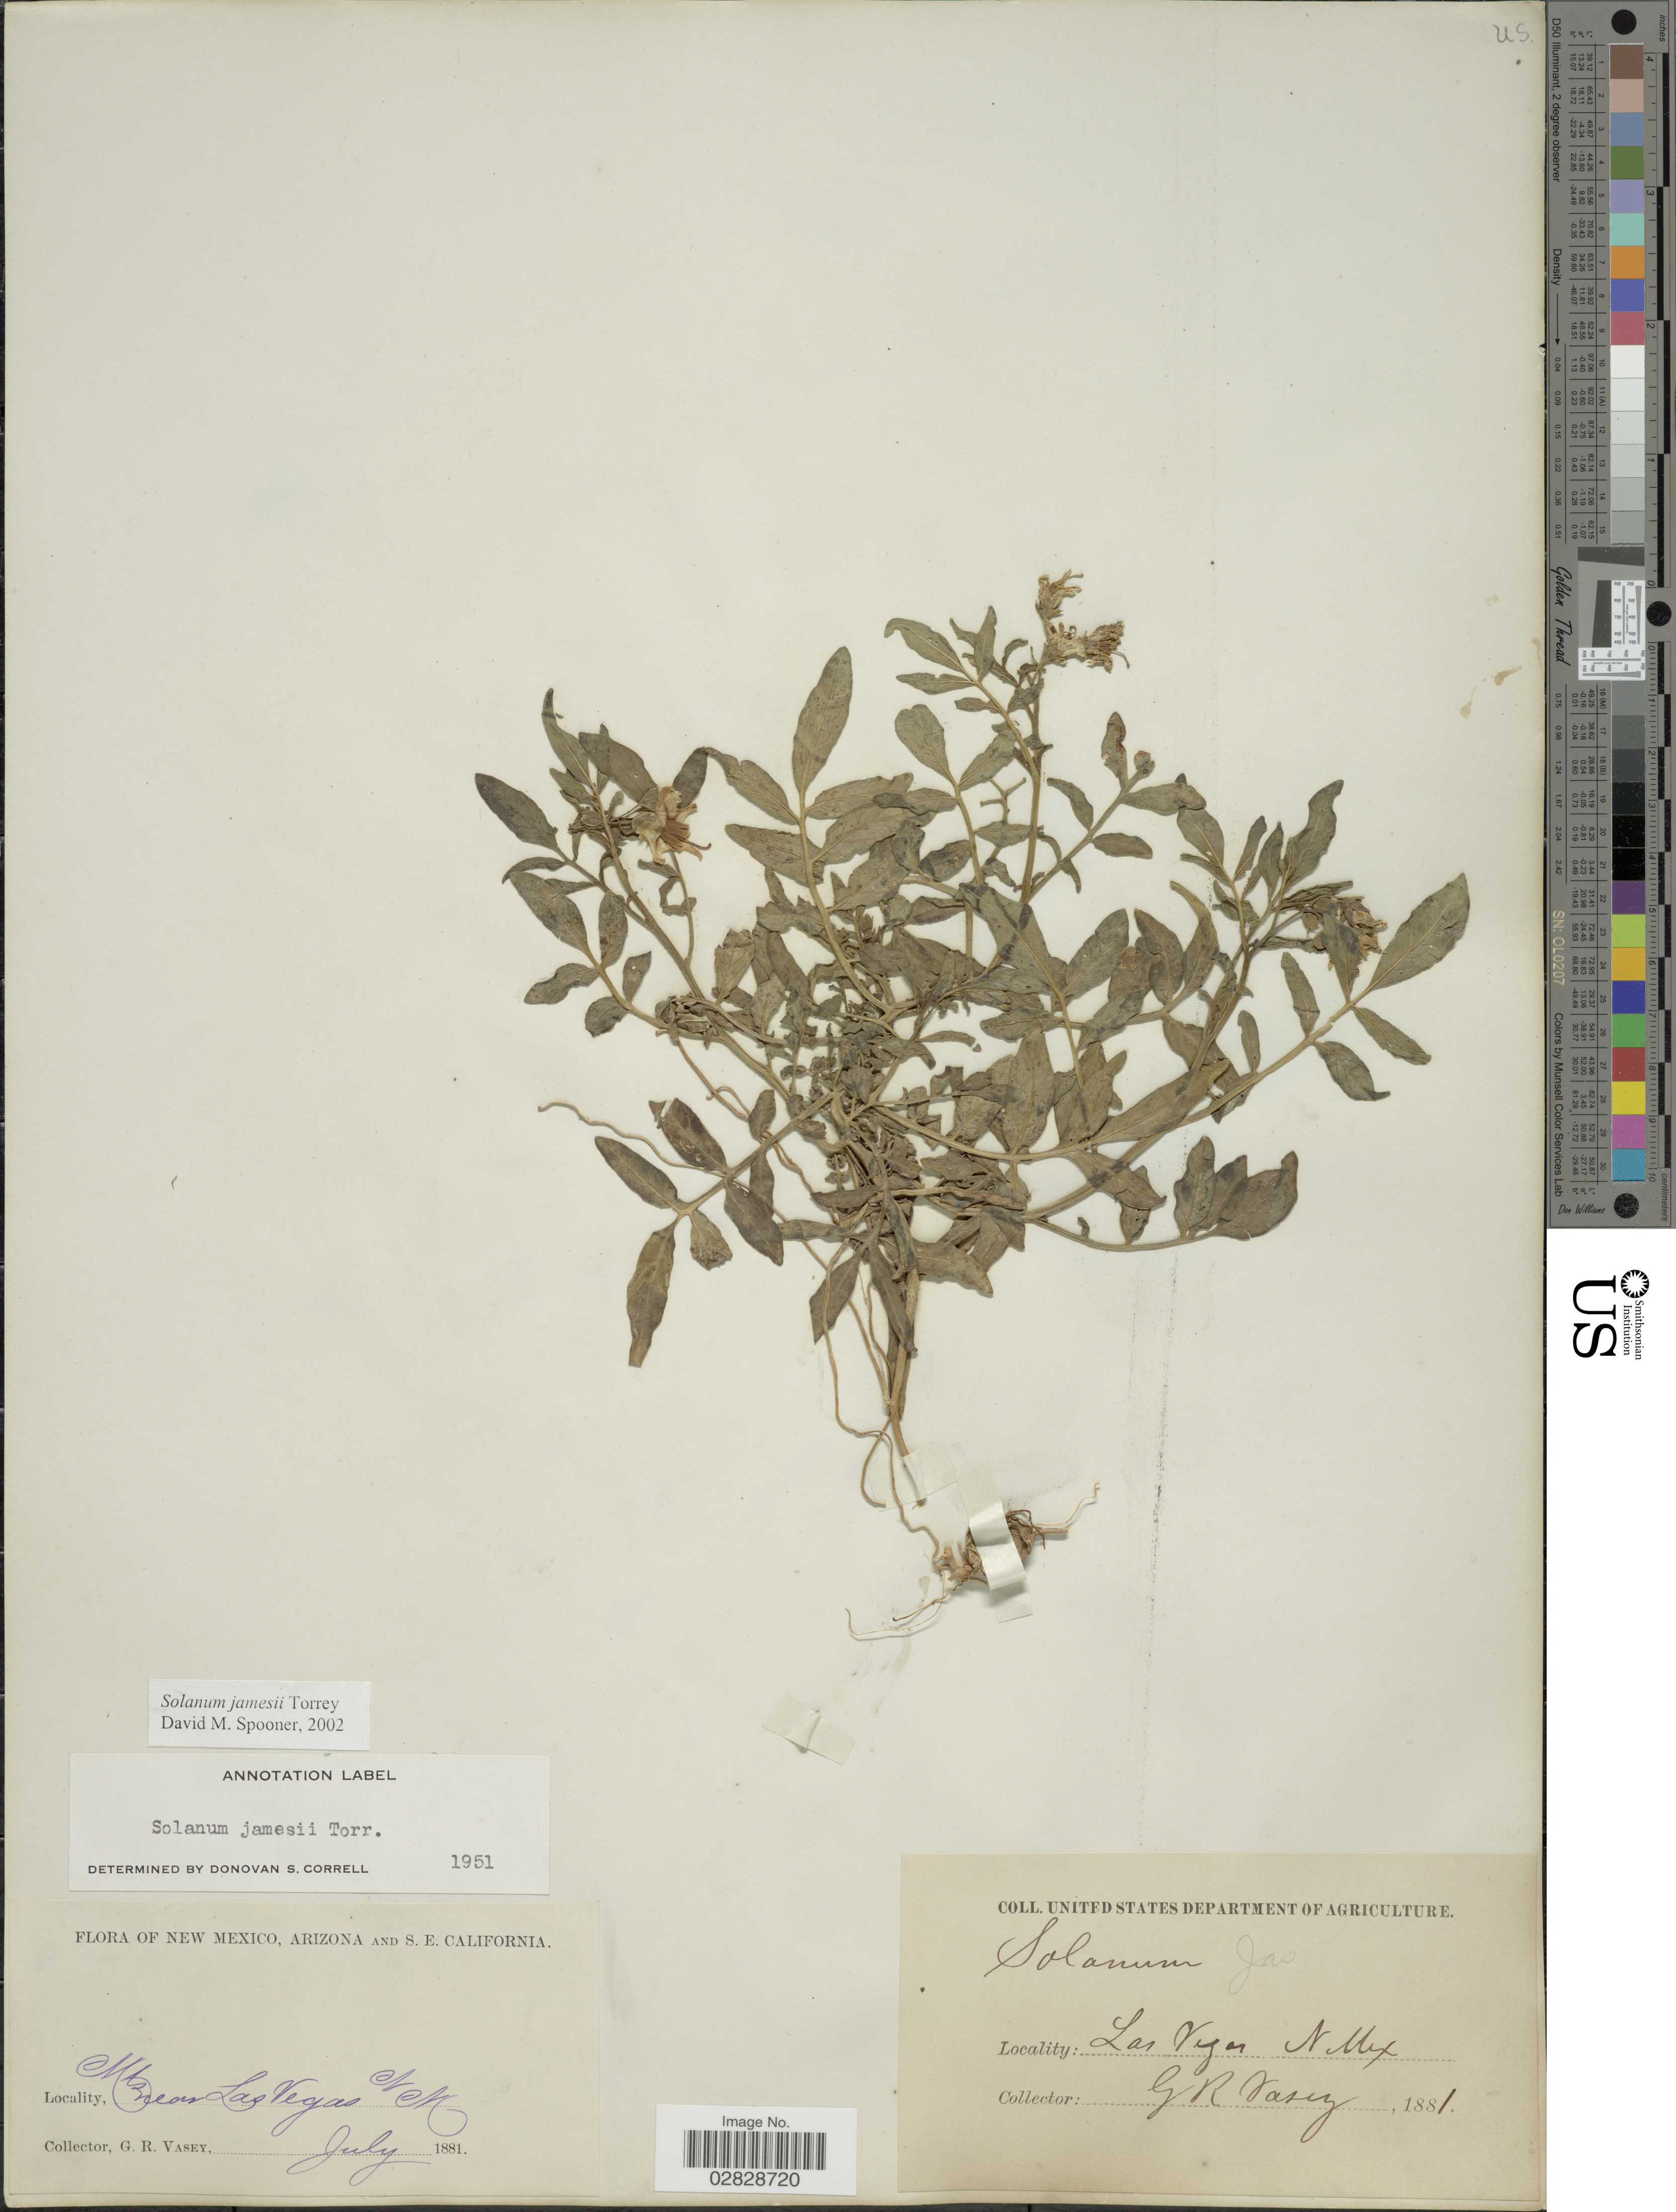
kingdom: Plantae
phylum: Tracheophyta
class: Magnoliopsida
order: Solanales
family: Solanaceae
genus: Solanum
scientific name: Solanum jamesii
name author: Torr.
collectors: G. R. Vasey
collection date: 1881-07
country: United States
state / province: New Mexico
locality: Mts Near Las Vegas.